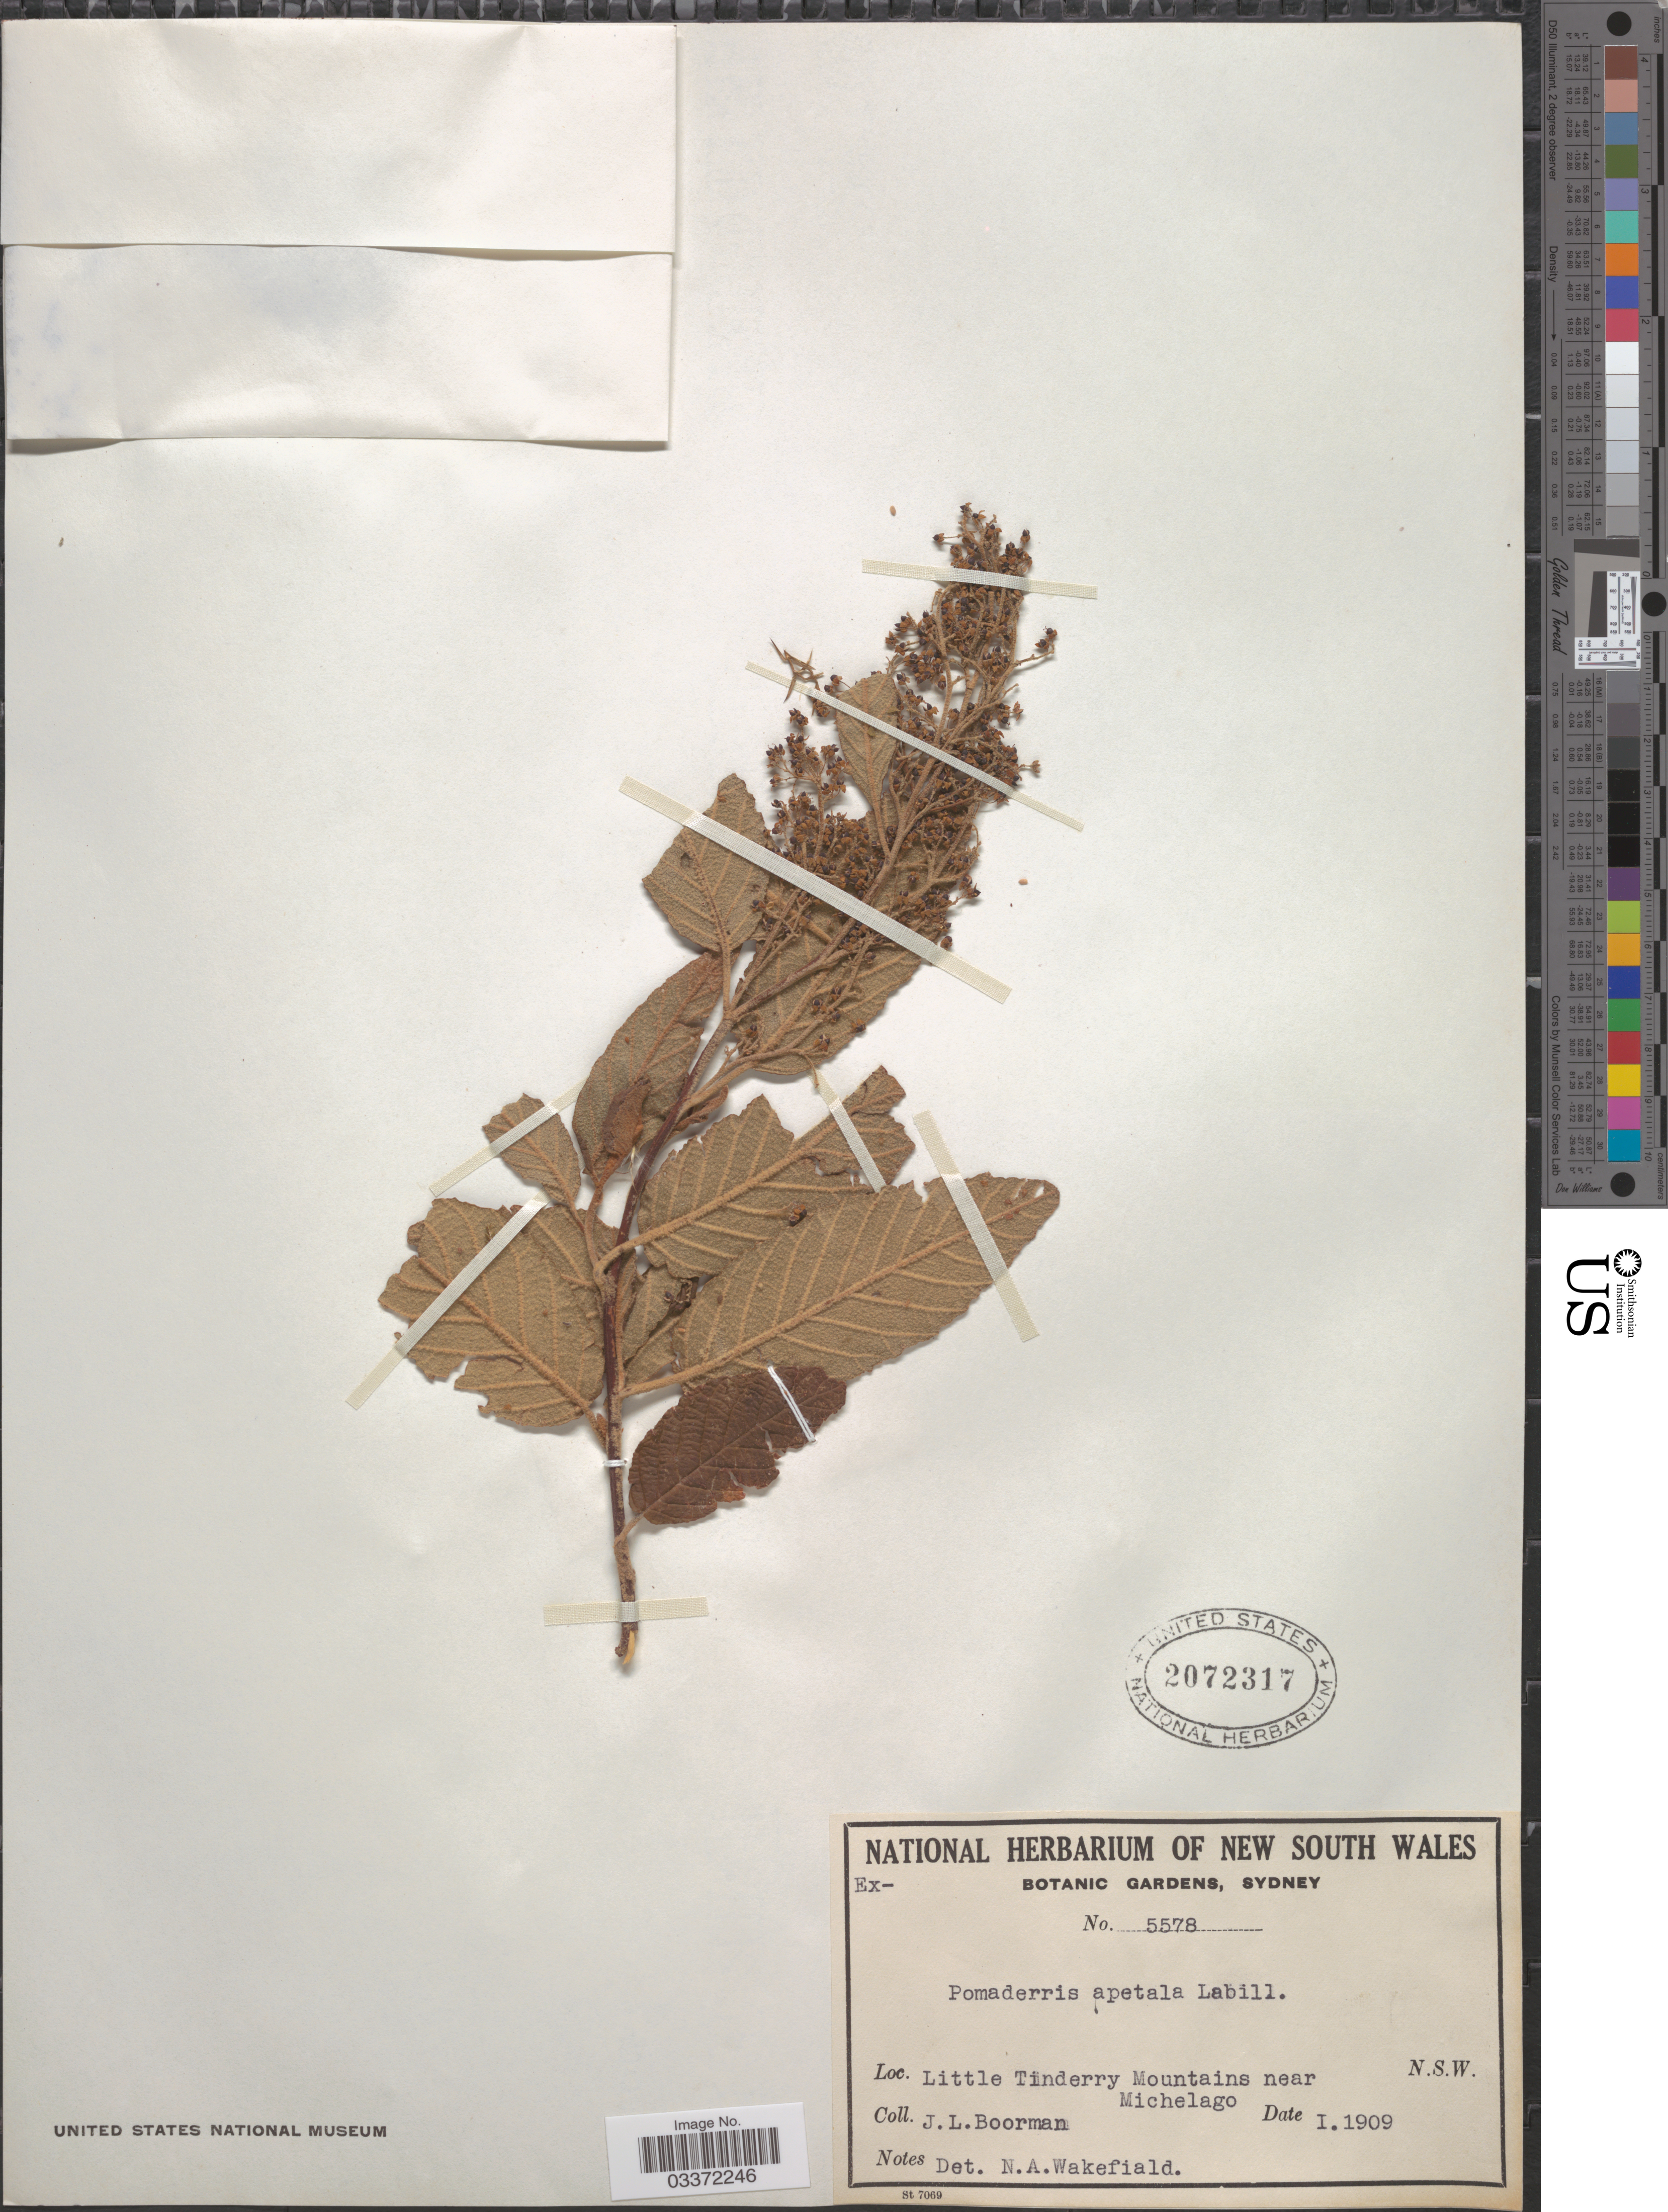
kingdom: Plantae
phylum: Tracheophyta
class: Magnoliopsida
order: Rosales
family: Rhamnaceae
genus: Pomaderris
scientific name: Pomaderris apetala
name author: Labill.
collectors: J. Boorman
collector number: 5578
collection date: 1909-01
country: Australia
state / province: New South Wales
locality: Little Tinderrey Mountains near Michelago.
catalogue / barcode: US 2072317